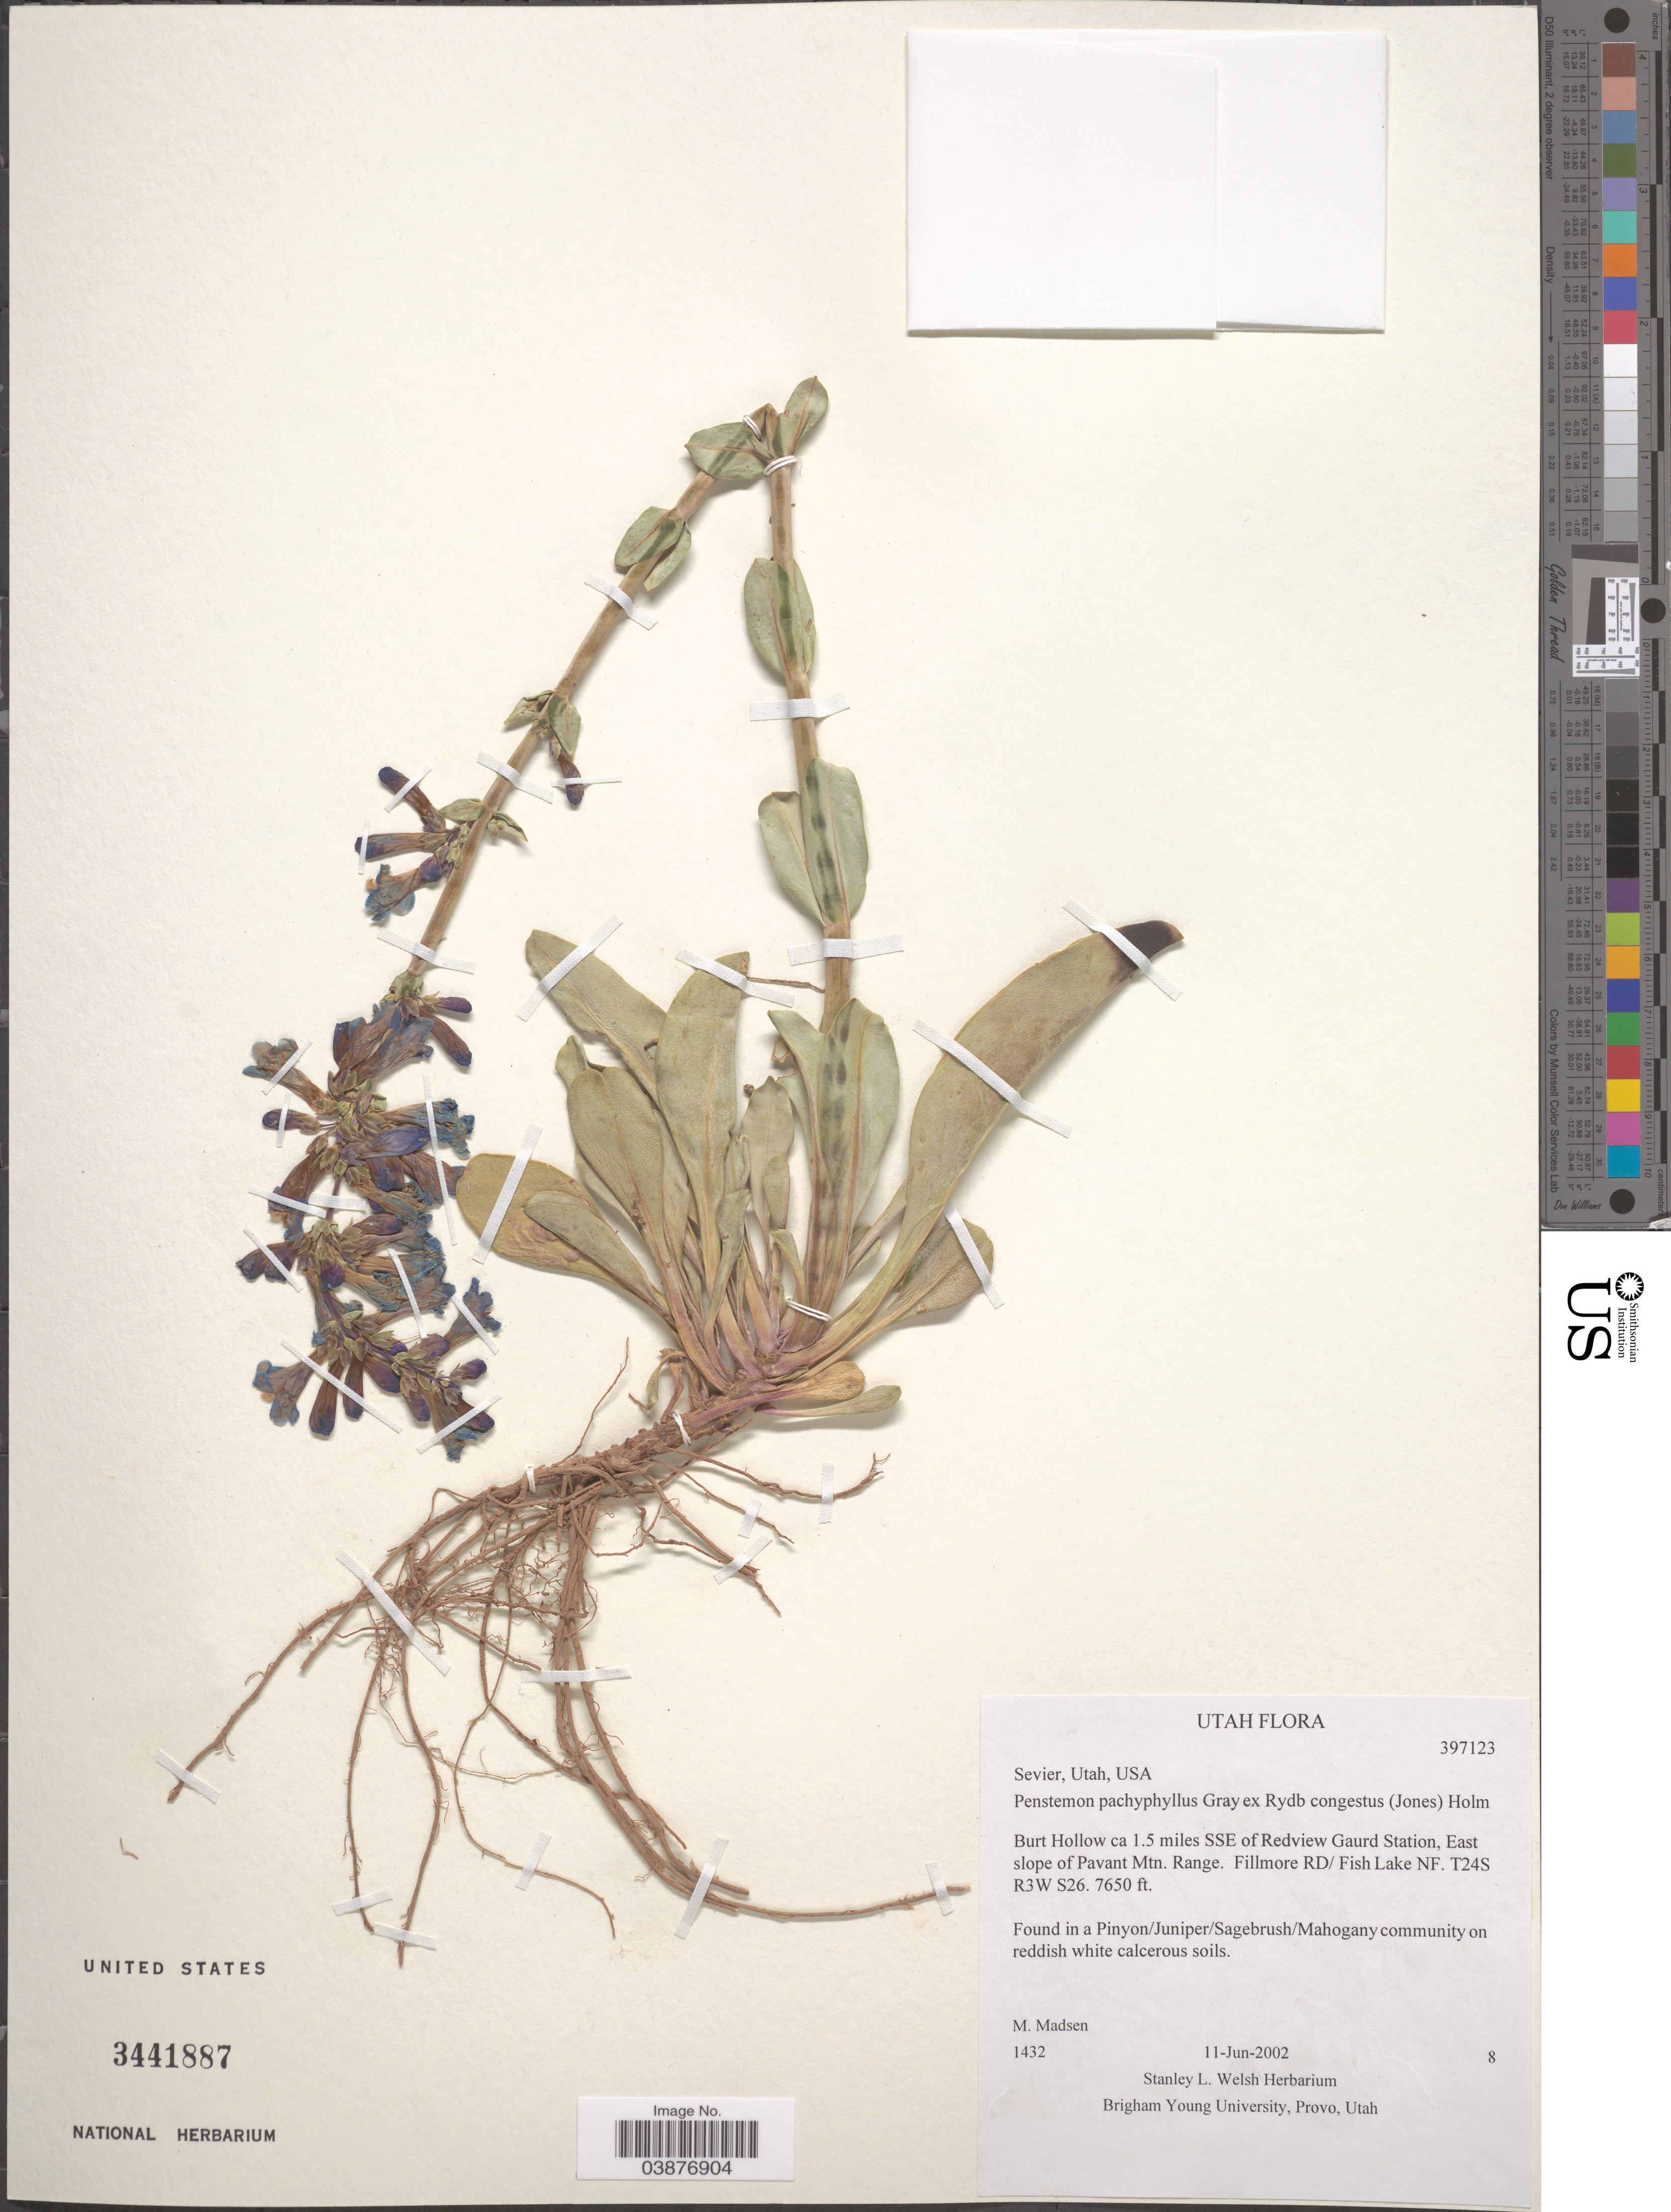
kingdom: Plantae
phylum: Tracheophyta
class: Magnoliopsida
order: Lamiales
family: Plantaginaceae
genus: Penstemon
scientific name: Penstemon pachyphyllus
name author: A. Gray ex Rydb.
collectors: M. Madsen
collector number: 1432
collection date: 2002-06-11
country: United States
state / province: Utah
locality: Sevier. Burt Hollow ca 1.5 miles SSE of Redview Guard Station, East slope of Pavant Mtn. Range. Fillmore RD/ Fish Lake NF. T24S R3W S26.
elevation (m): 2332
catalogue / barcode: US 3441887